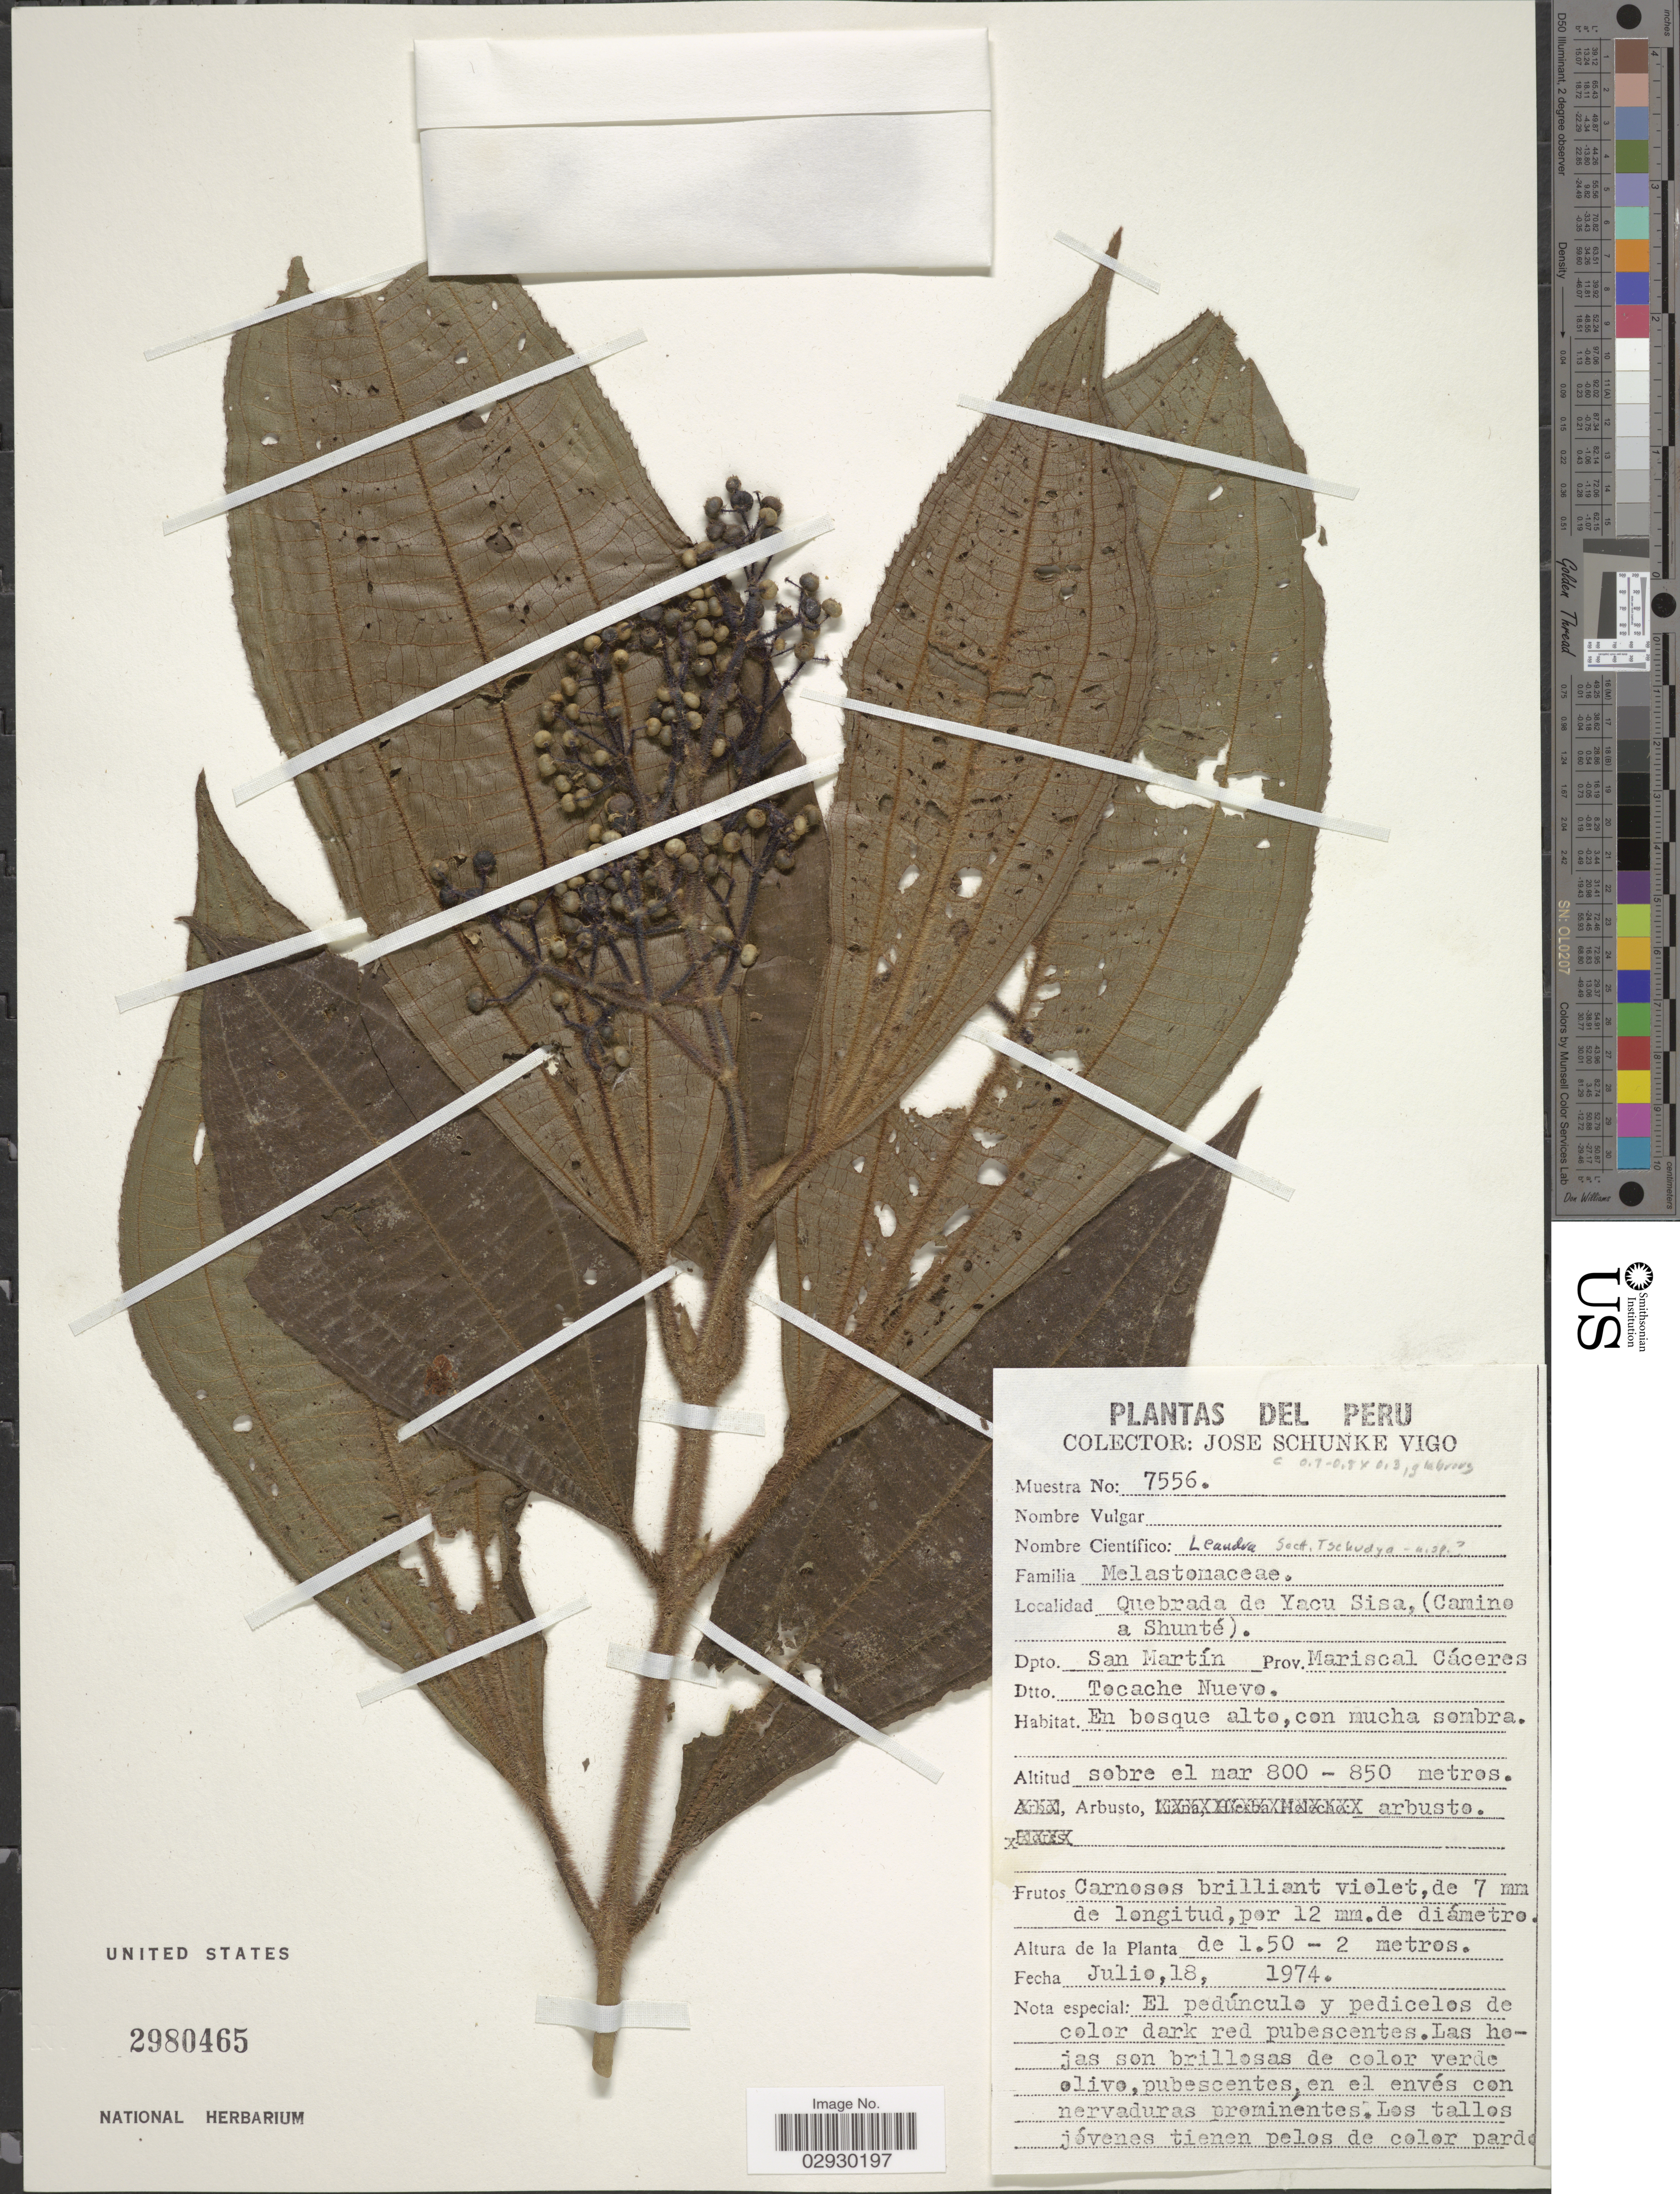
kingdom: Plantae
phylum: Tracheophyta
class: Magnoliopsida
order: Myrtales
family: Melastomataceae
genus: Leandra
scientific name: Leandra sp.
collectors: J. Schunke Vigo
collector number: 7556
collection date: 1974-07-18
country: Peru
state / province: San Martín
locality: Quebrada de Yacu Sisa, (Camino a Shunté). Dpto. San Martin. Prov. Mariscal Cáceres. Dtto. Tocache Nuevo.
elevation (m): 800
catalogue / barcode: US 2980465